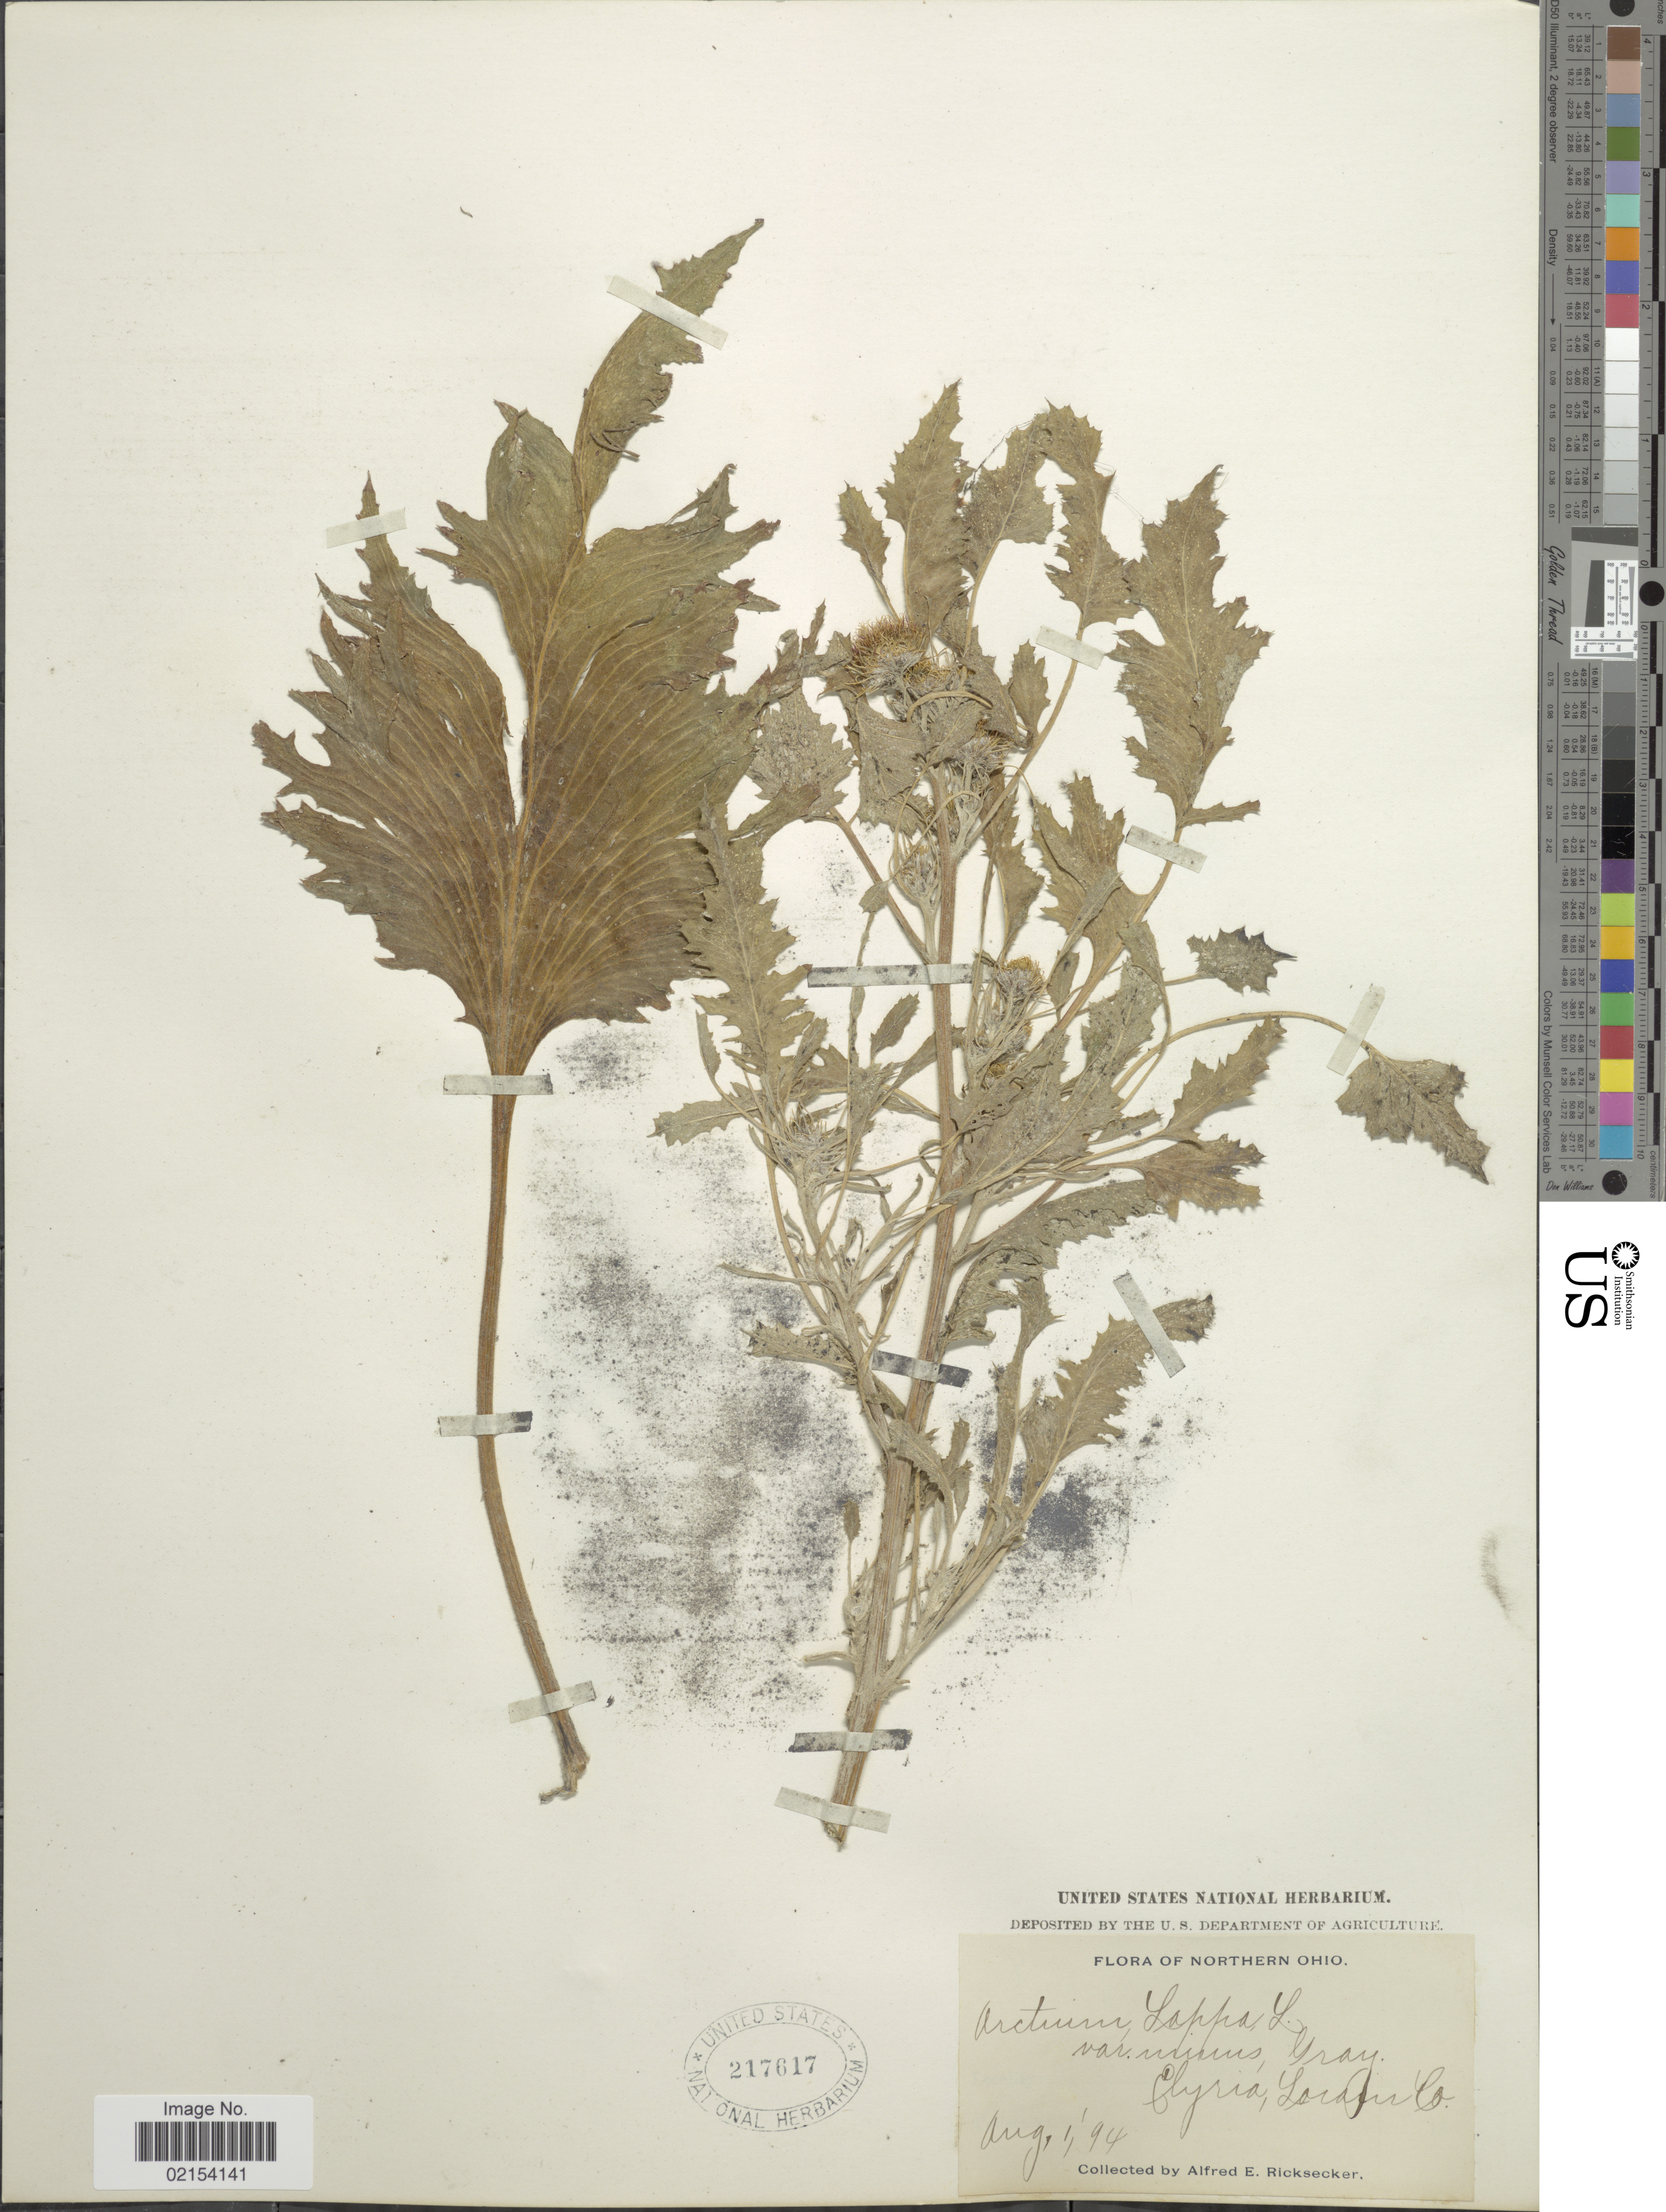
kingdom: Plantae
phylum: Tracheophyta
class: Magnoliopsida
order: Asterales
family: Asteraceae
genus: Arctium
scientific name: Arctium minus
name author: (Hill) Bernh.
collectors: A. E. Ricksecker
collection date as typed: Transcribed d/m/y: 1/8/94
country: United States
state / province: Ohio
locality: Northern Ohio. Elyria, Lorain Co.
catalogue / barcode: US 217617